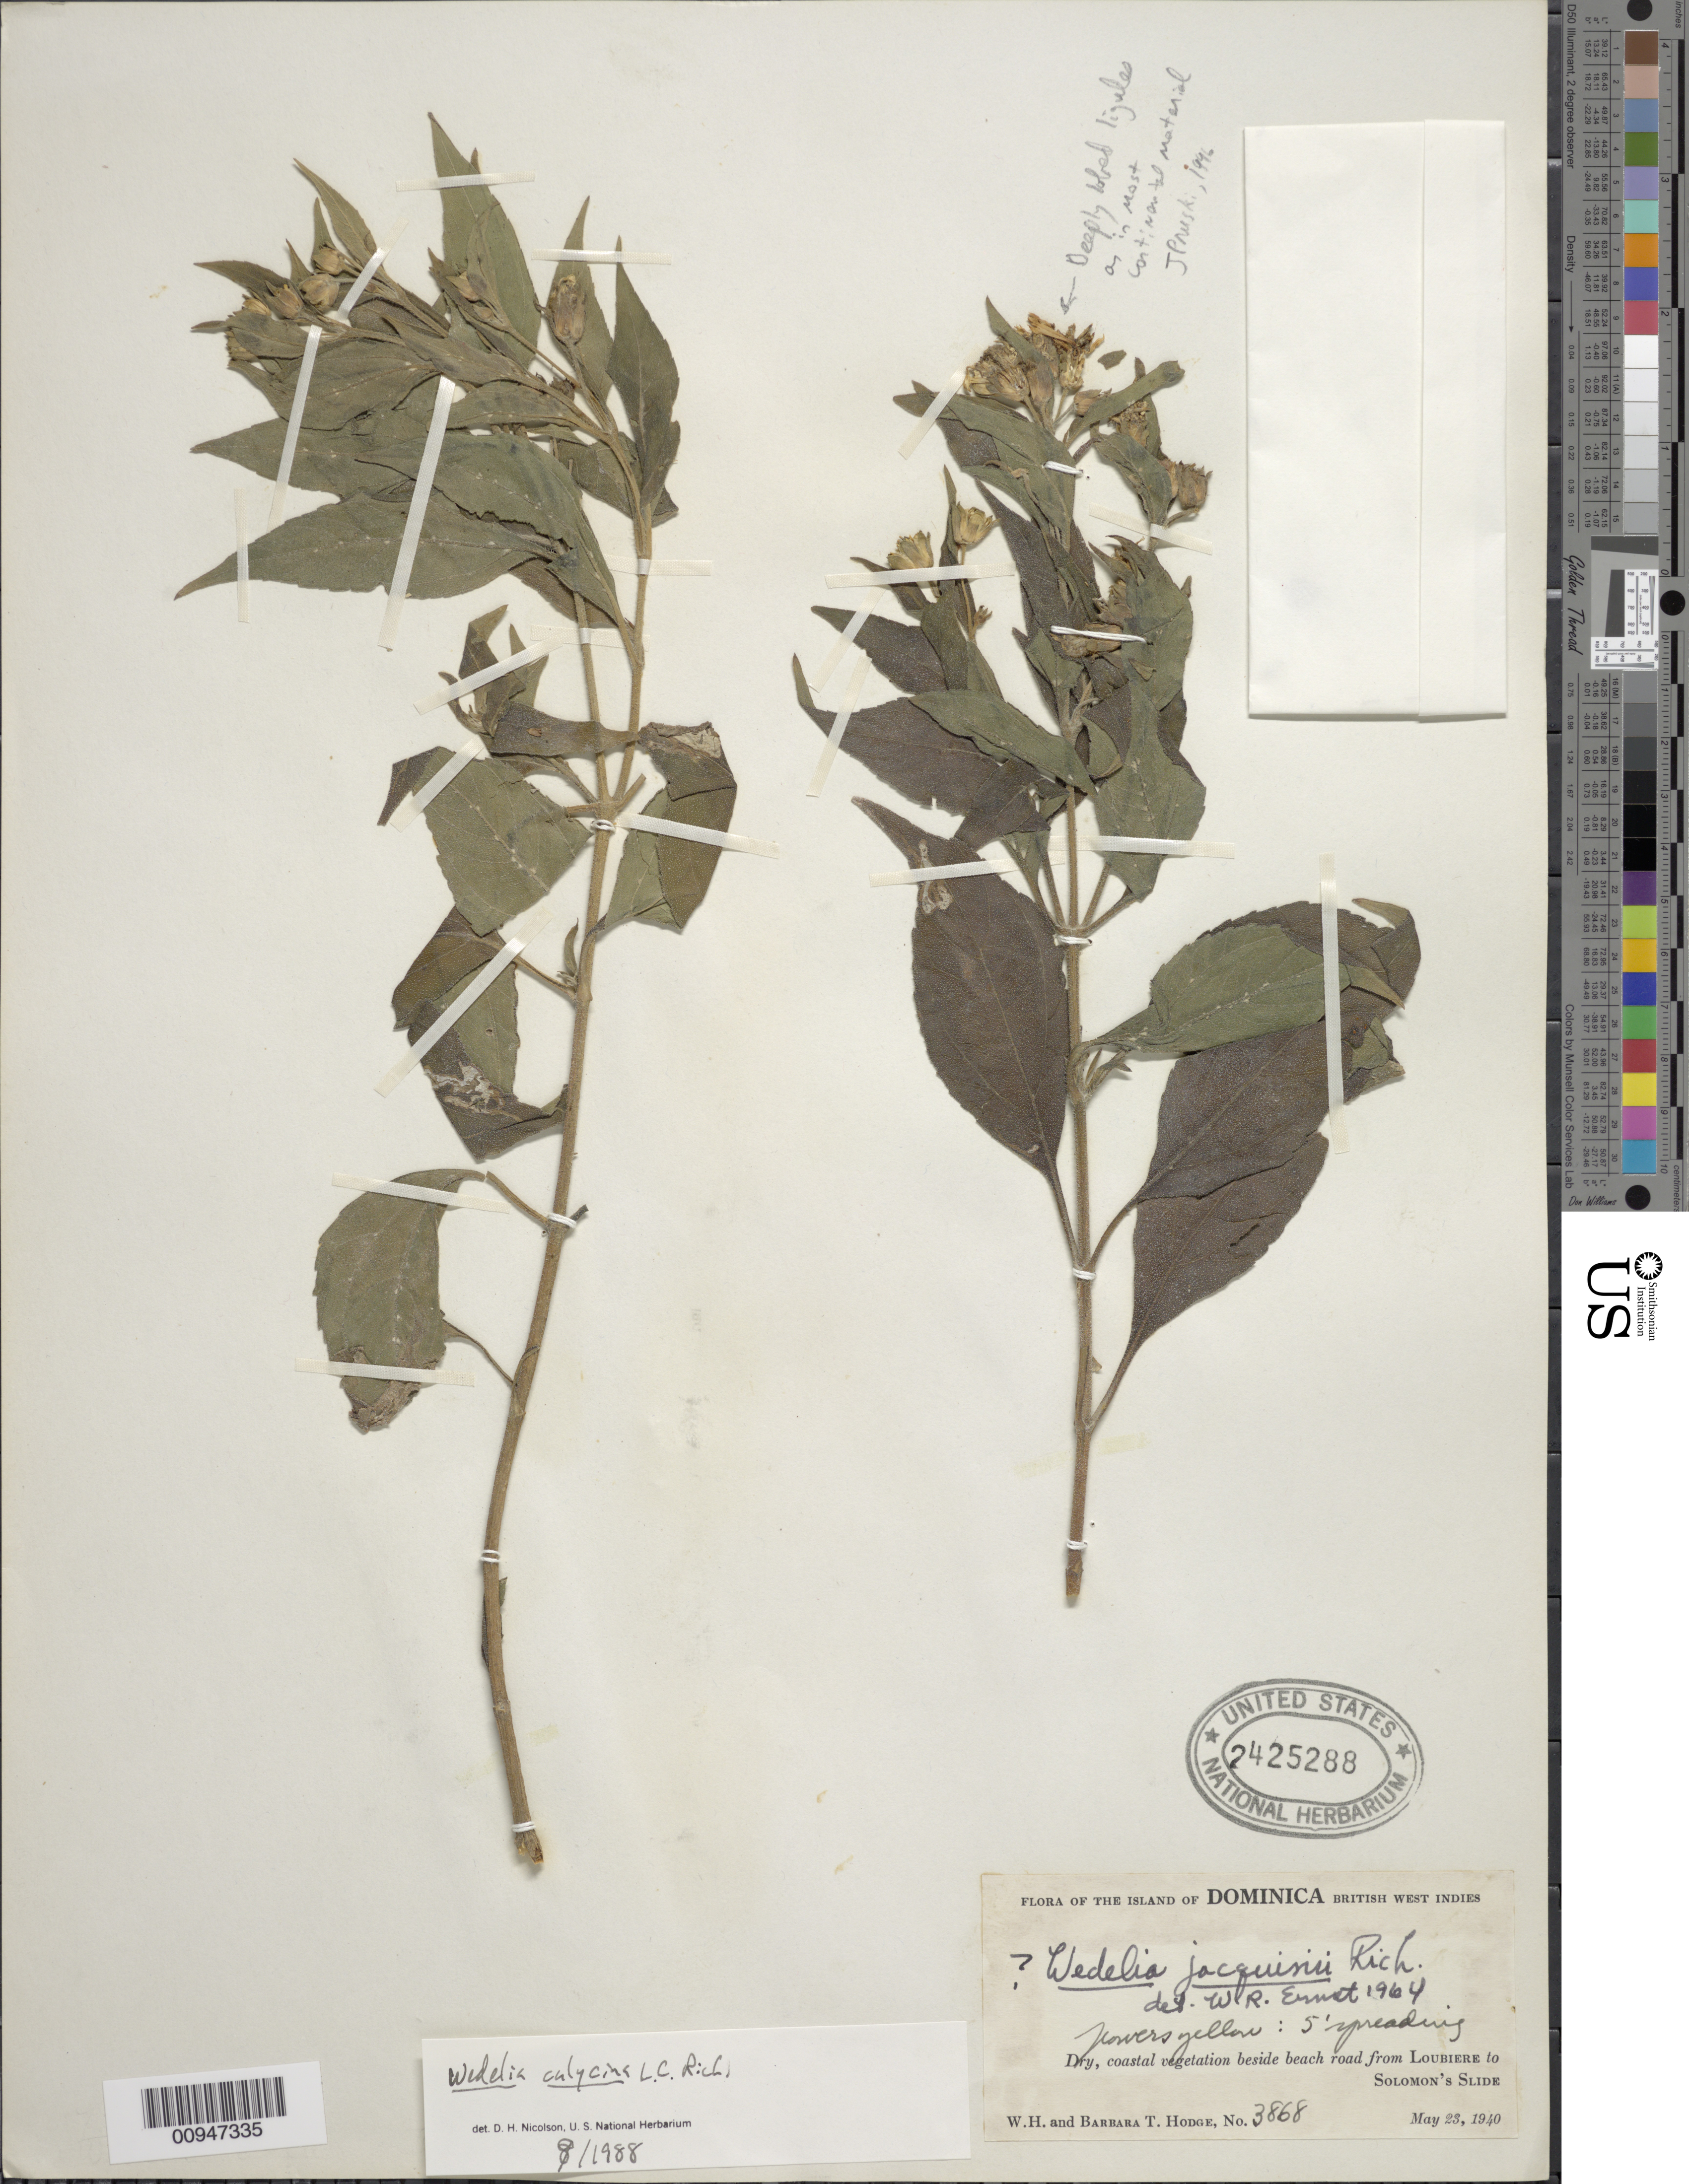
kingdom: Plantae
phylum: Tracheophyta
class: Magnoliopsida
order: Asterales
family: Asteraceae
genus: Wedelia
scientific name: Wedelia calycina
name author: Rich.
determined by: Nicolson, Dan H.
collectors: W. Hodge & B. Hodge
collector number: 3868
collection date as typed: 23 May 1940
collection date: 1940-05-23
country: Dominica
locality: Road from Loubiere to Solomon's Slide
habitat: Dry, coastal vegetation beside beach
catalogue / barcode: US 2425288